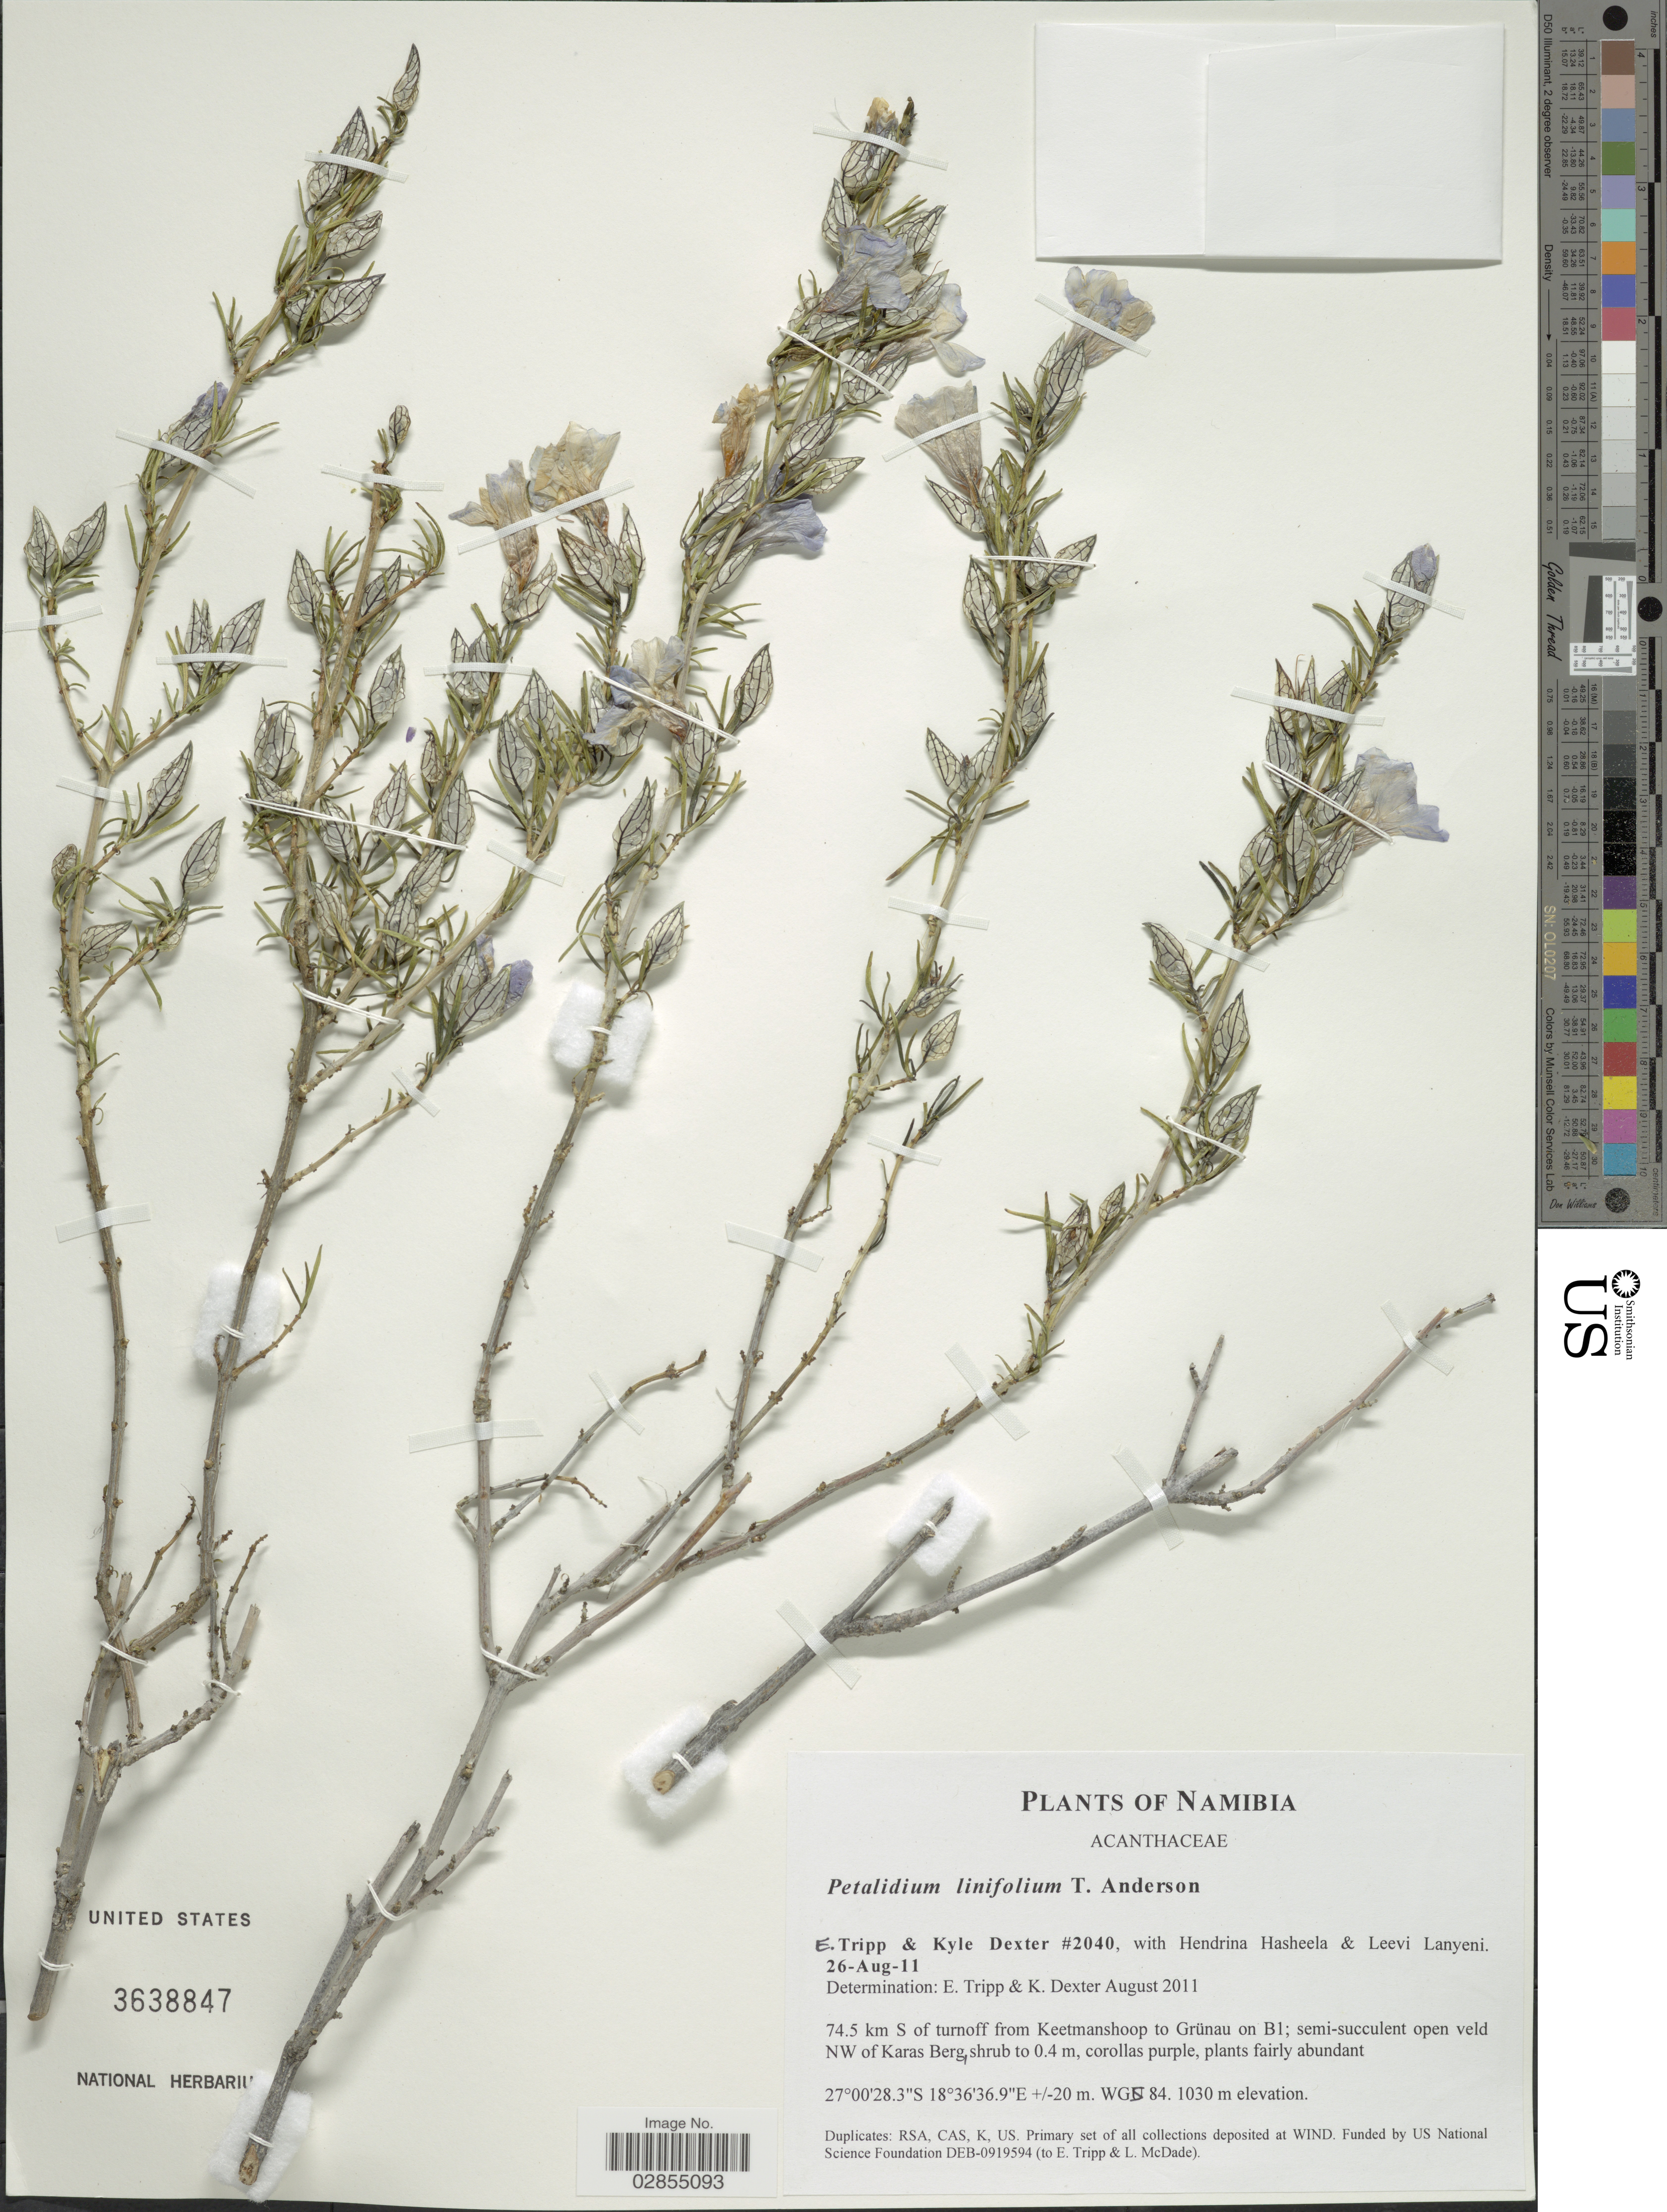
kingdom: Plantae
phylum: Tracheophyta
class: Magnoliopsida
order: Lamiales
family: Acanthaceae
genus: Petalidium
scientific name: Petalidium linifolium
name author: T. Anderson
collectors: E. Tripp, K. Dexter, H. Hasheela & L. Lanyeni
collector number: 2040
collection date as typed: Transcribed d/m/y: 26/8/11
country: Namibia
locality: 74.5 km S of turnoff from Keetmanshoop to Grünau on B1, semi-succulent open veld NW of Karas Berg.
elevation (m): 1030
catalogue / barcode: US 3638847